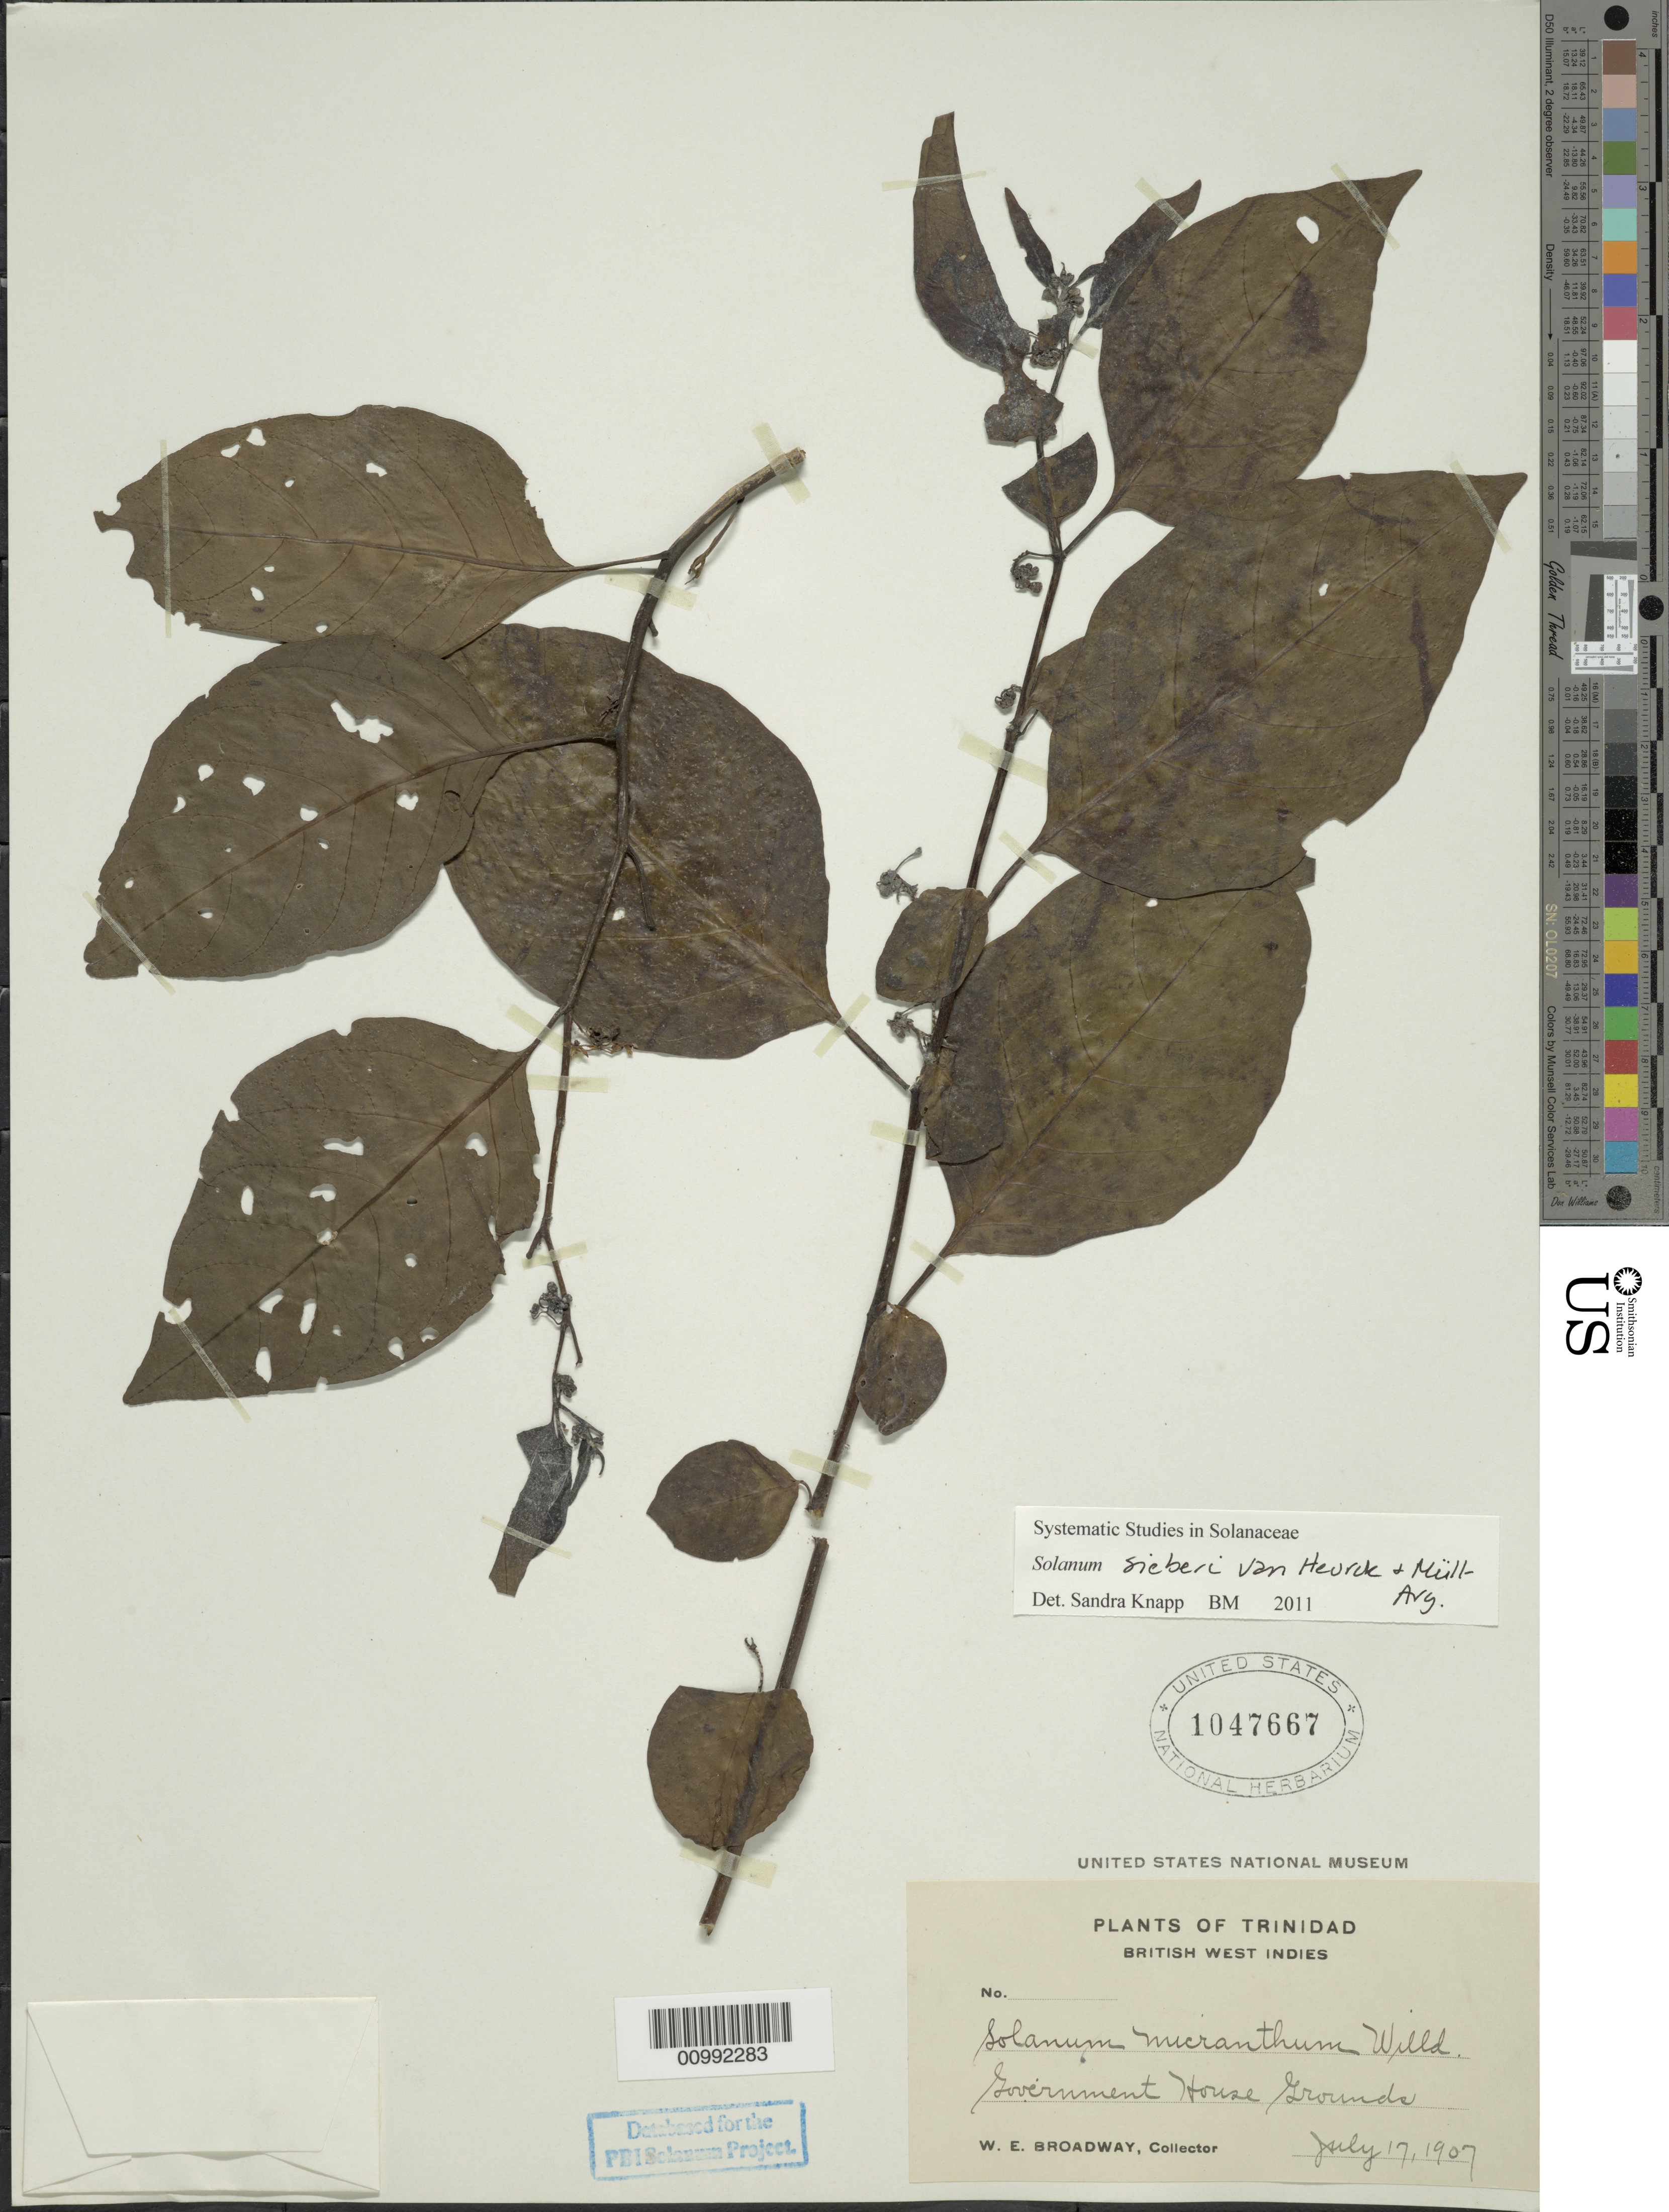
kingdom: Plantae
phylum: Tracheophyta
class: Magnoliopsida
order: Solanales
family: Solanaceae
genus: Solanum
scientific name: Solanum sieberi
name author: Van Heurck & Müll. Arg.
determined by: Knapp, S. D.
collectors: W. E. Broadway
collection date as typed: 17 Jul 1907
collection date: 1907-07-17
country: Trinidad and Tobago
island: Trinidad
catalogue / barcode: US 1047667